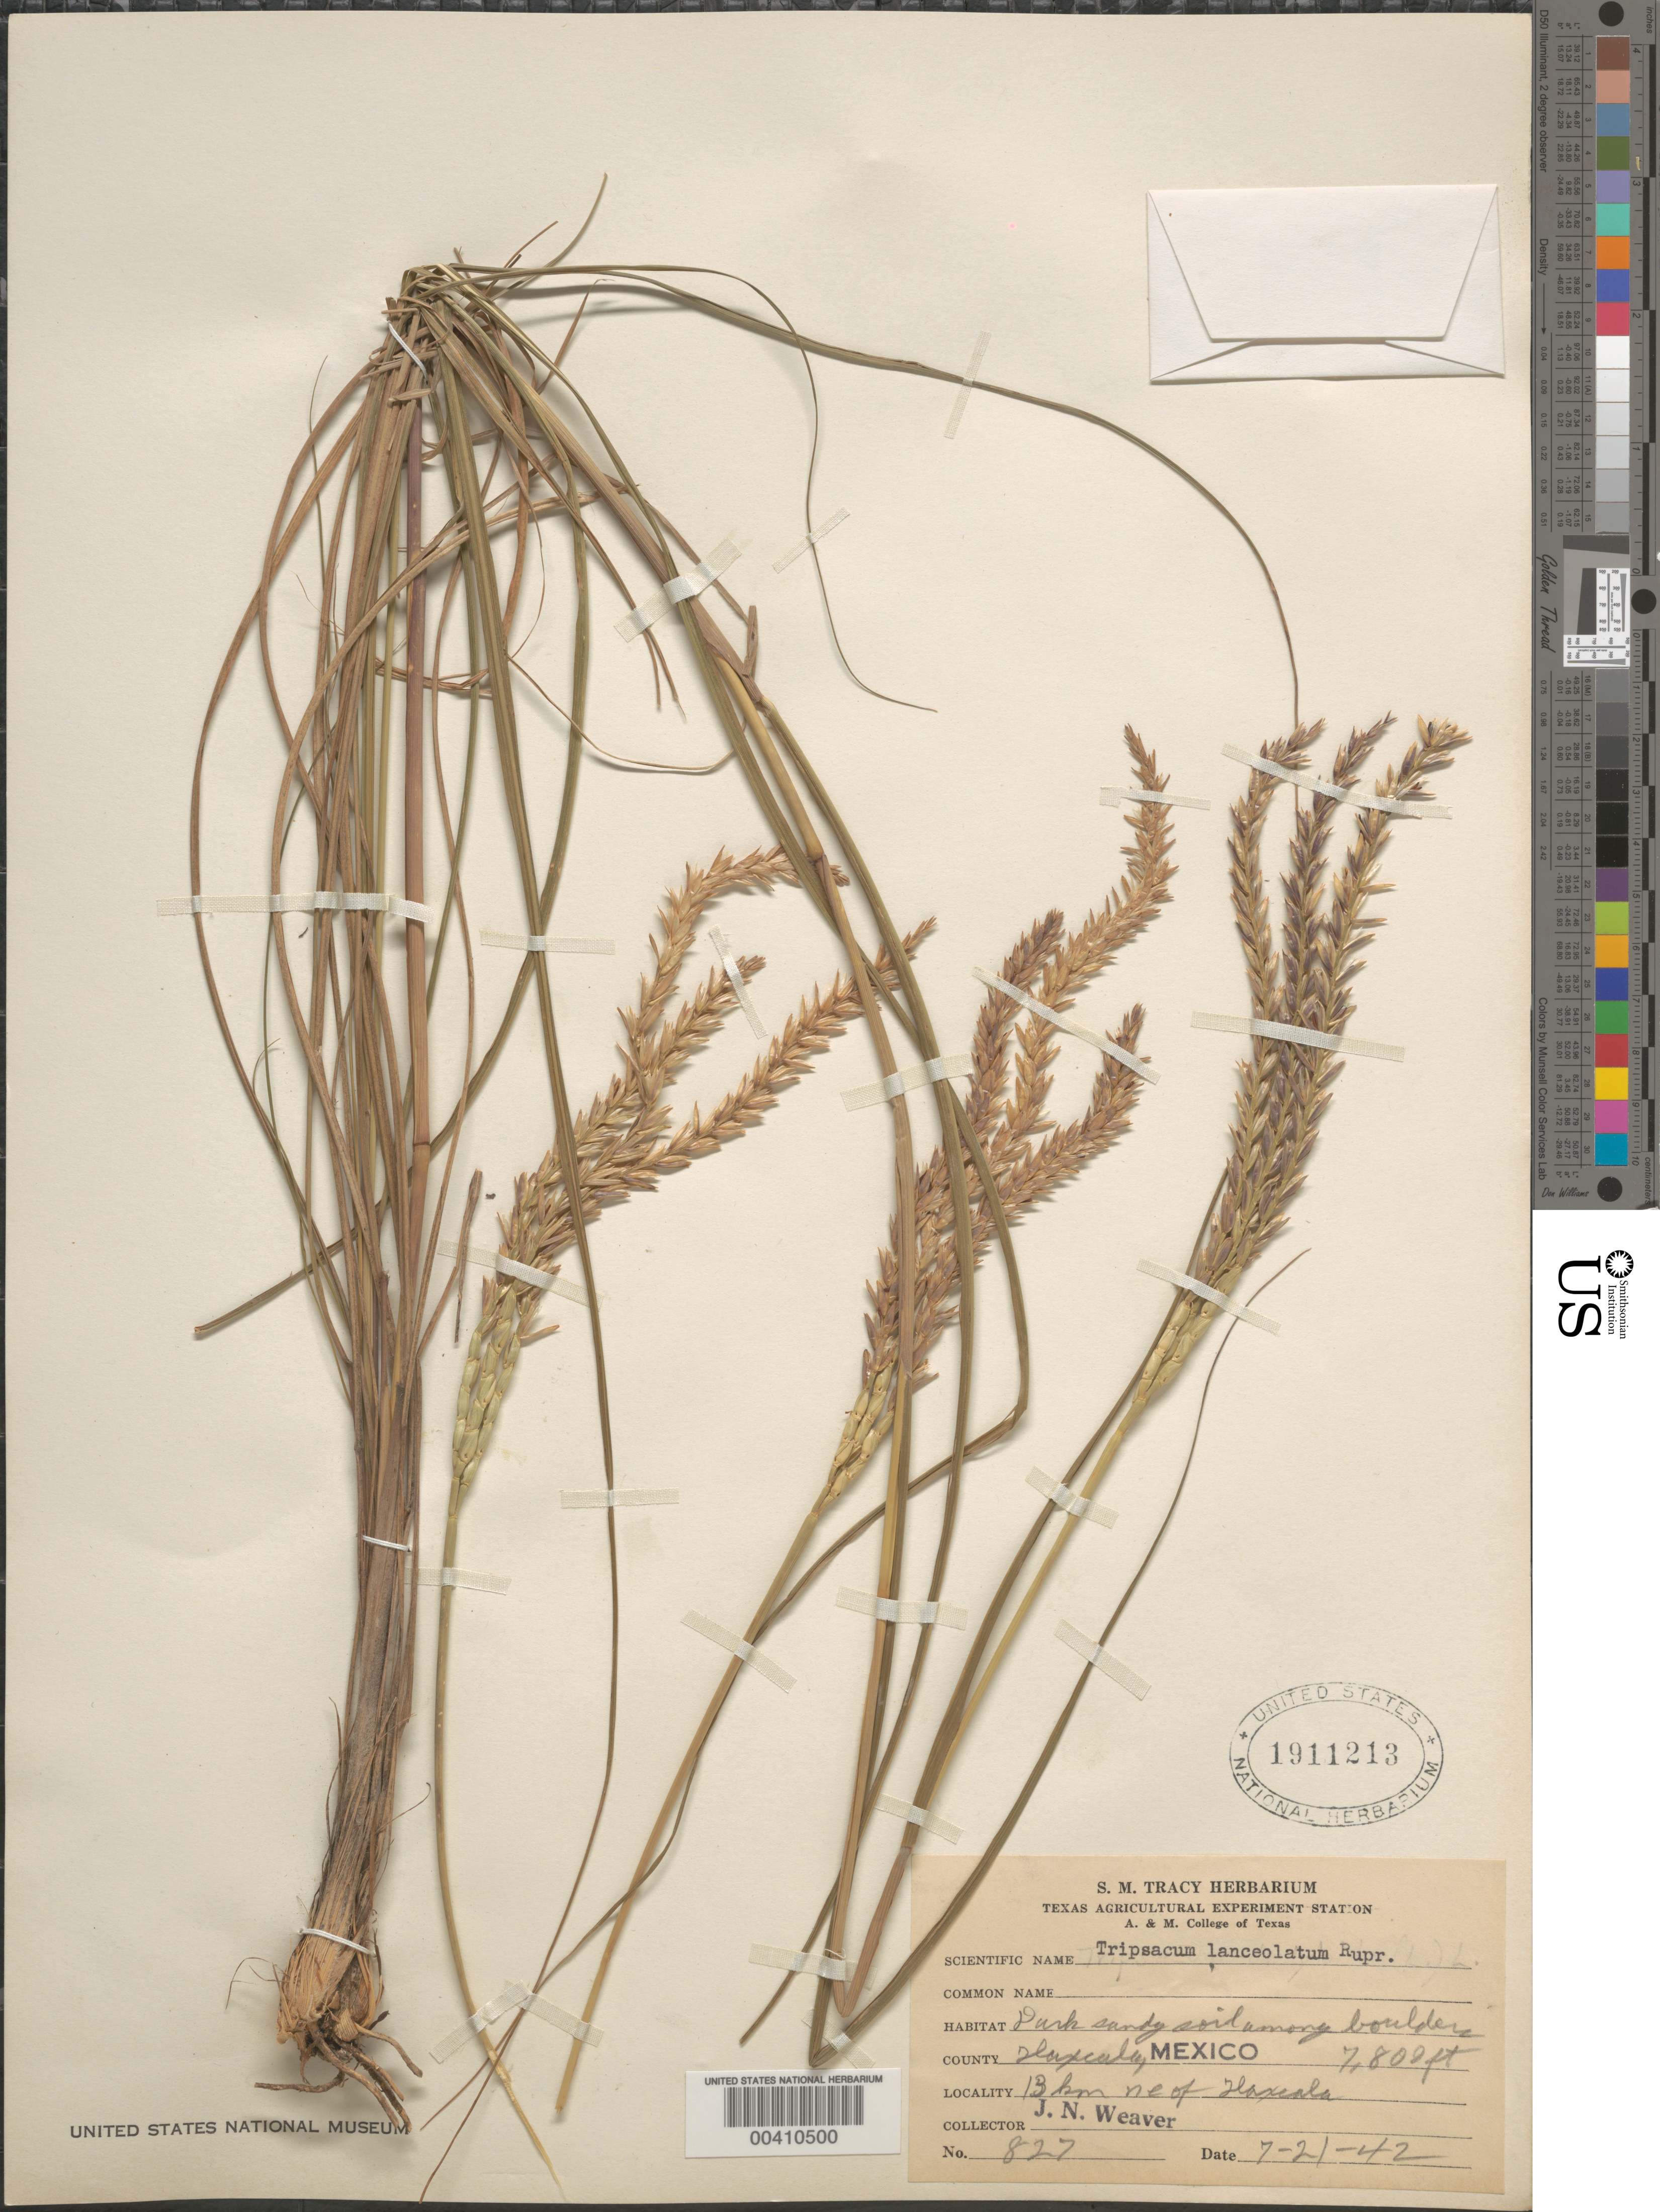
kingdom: Plantae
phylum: Tracheophyta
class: Liliopsida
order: Poales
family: Poaceae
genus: Tripsacum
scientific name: Tripsacum lanceolatum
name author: Rupr. ex E. Fourn.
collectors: J. N. Weaver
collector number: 827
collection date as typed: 21 Jul 1942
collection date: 1942-07-21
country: Mexico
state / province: Tlaxcala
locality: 13 km NE of Tlaxcala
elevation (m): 2377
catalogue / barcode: US 1911213